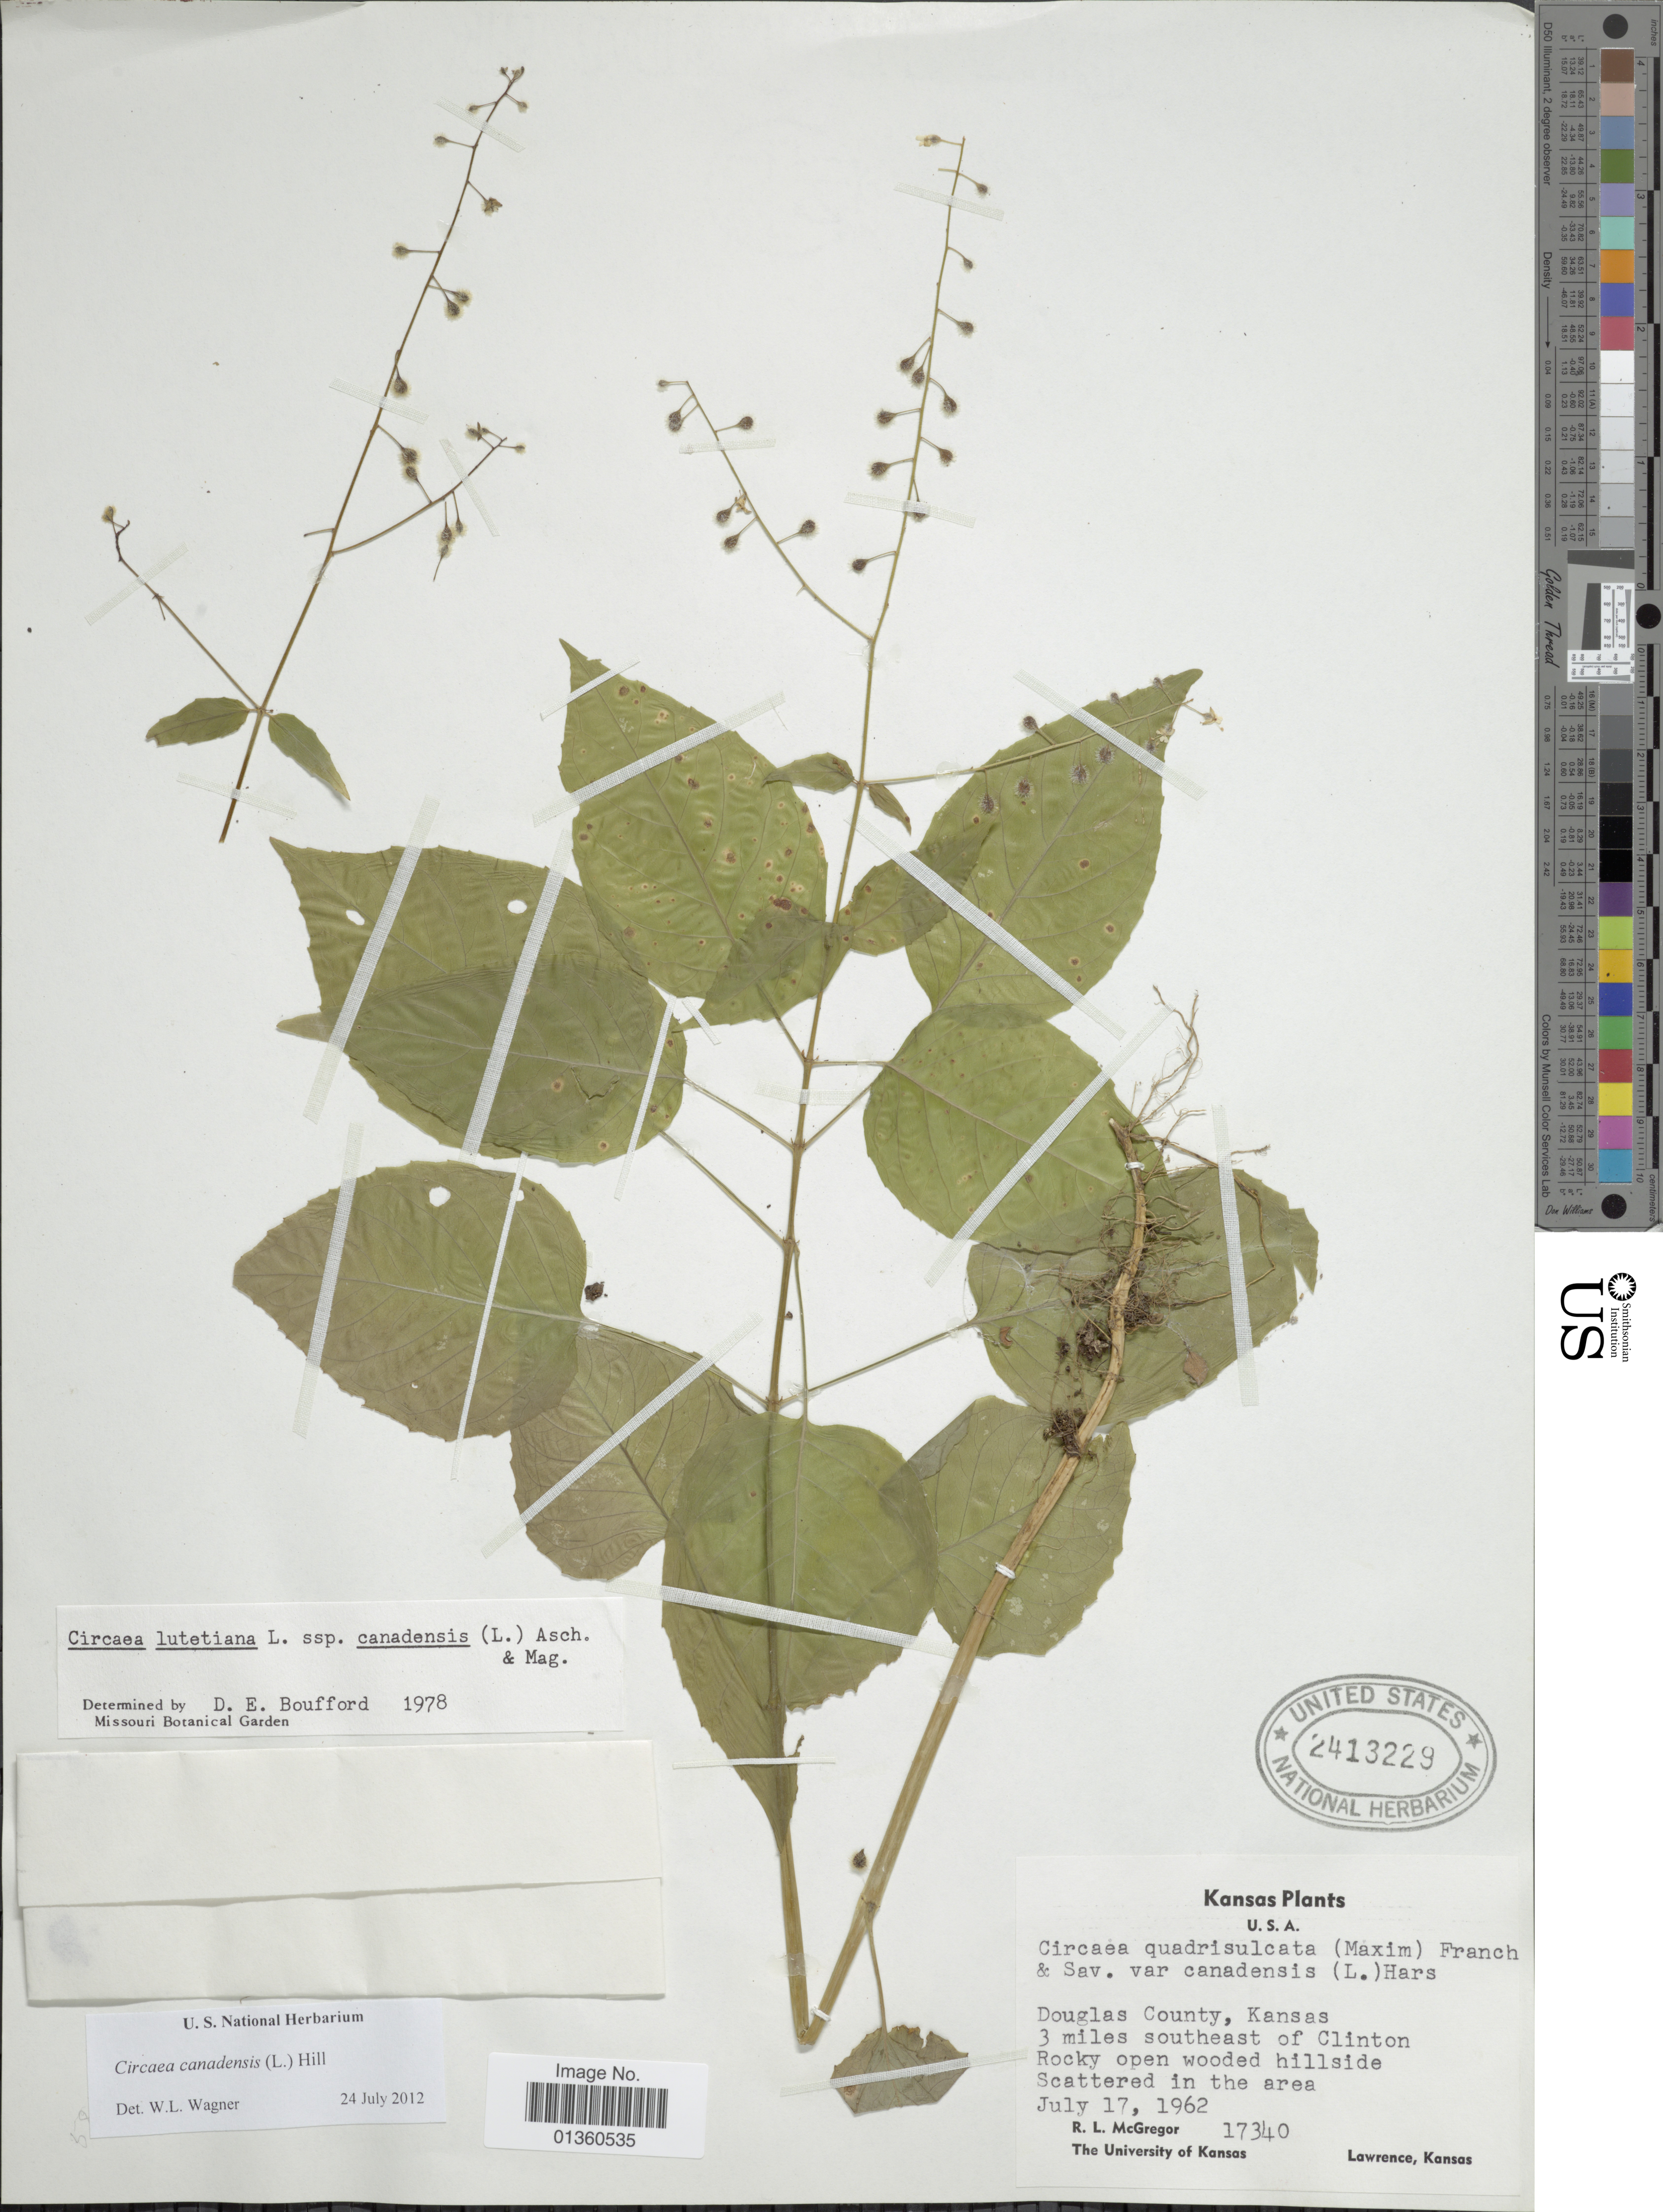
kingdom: Plantae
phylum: Tracheophyta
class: Magnoliopsida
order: Myrtales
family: Onagraceae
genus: Circaea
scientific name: Circaea canadensis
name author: (L.) Hill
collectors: R. McGregor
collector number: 17340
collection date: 1962-07-17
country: United States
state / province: Kansas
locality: Douglas County. 3 miles southeast of Clinton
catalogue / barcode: US 2413229